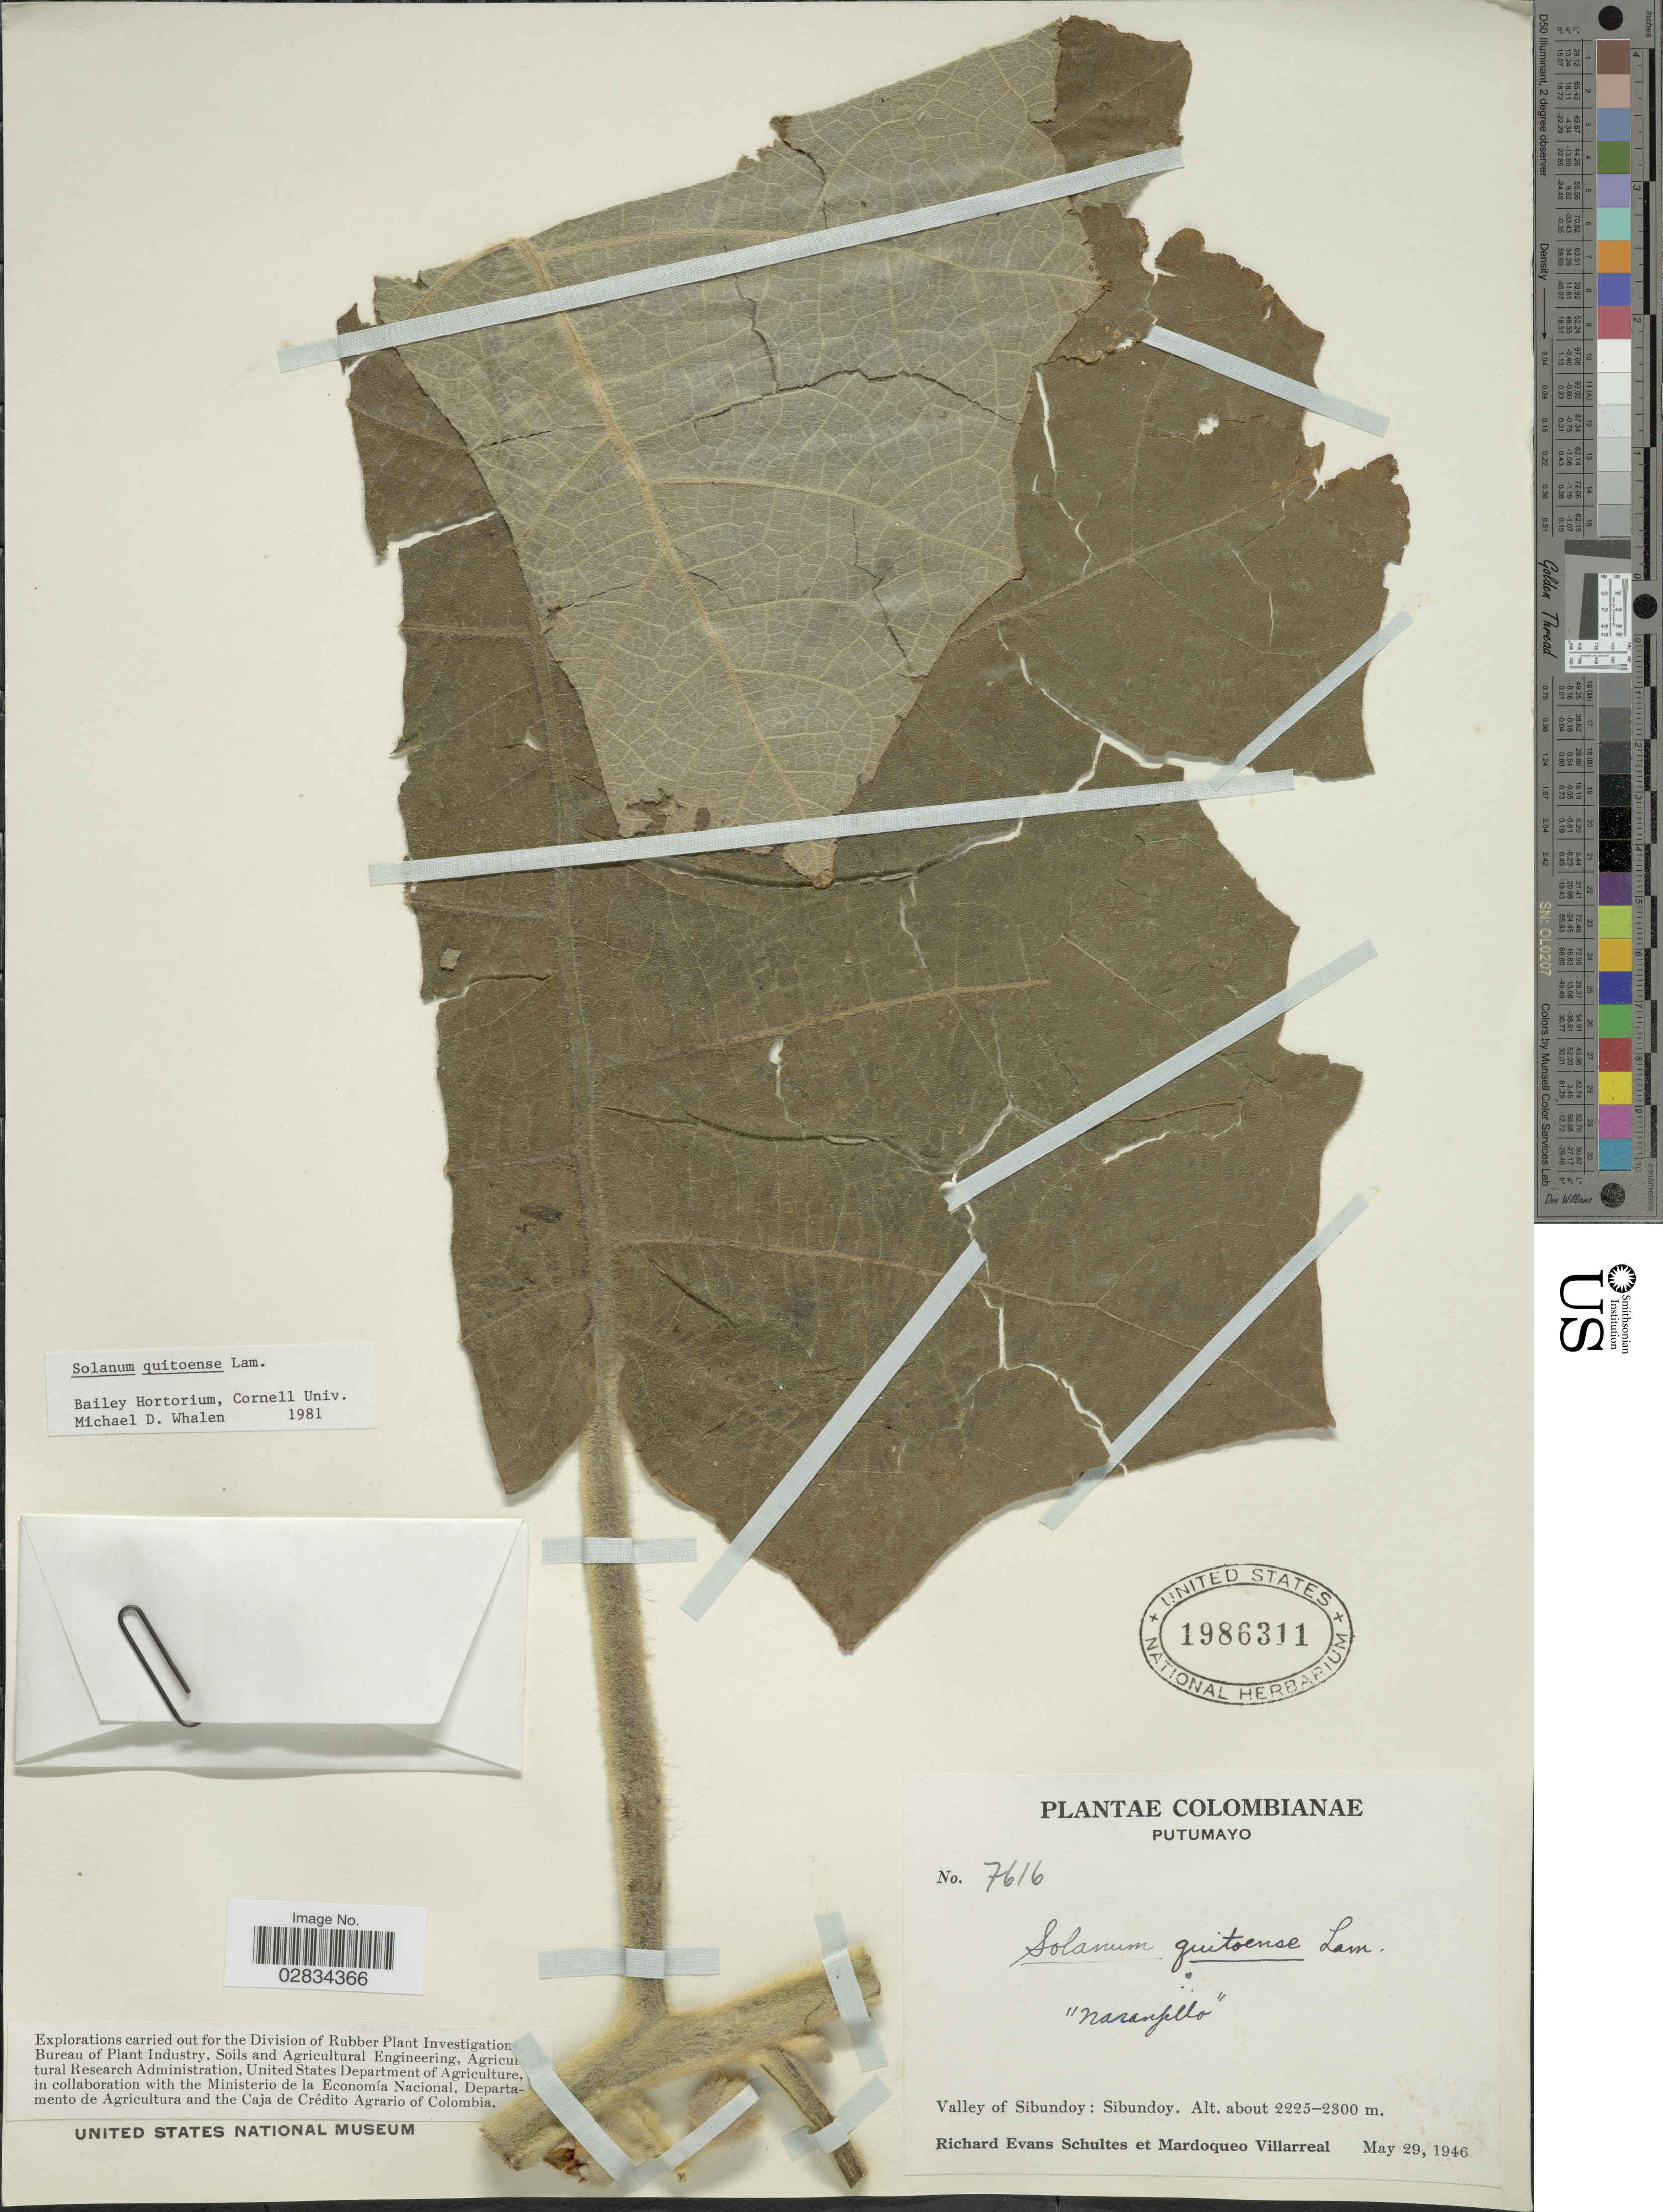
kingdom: Plantae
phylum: Tracheophyta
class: Magnoliopsida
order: Solanales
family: Solanaceae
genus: Solanum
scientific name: Solanum quitoense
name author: Lam.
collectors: R. E. Schultes & M. Villarreal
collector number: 7616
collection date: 1946-05-29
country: Colombia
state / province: Putumayo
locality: Valley of Sibundoy: Sibundoy.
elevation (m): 2225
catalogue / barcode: US 1986311